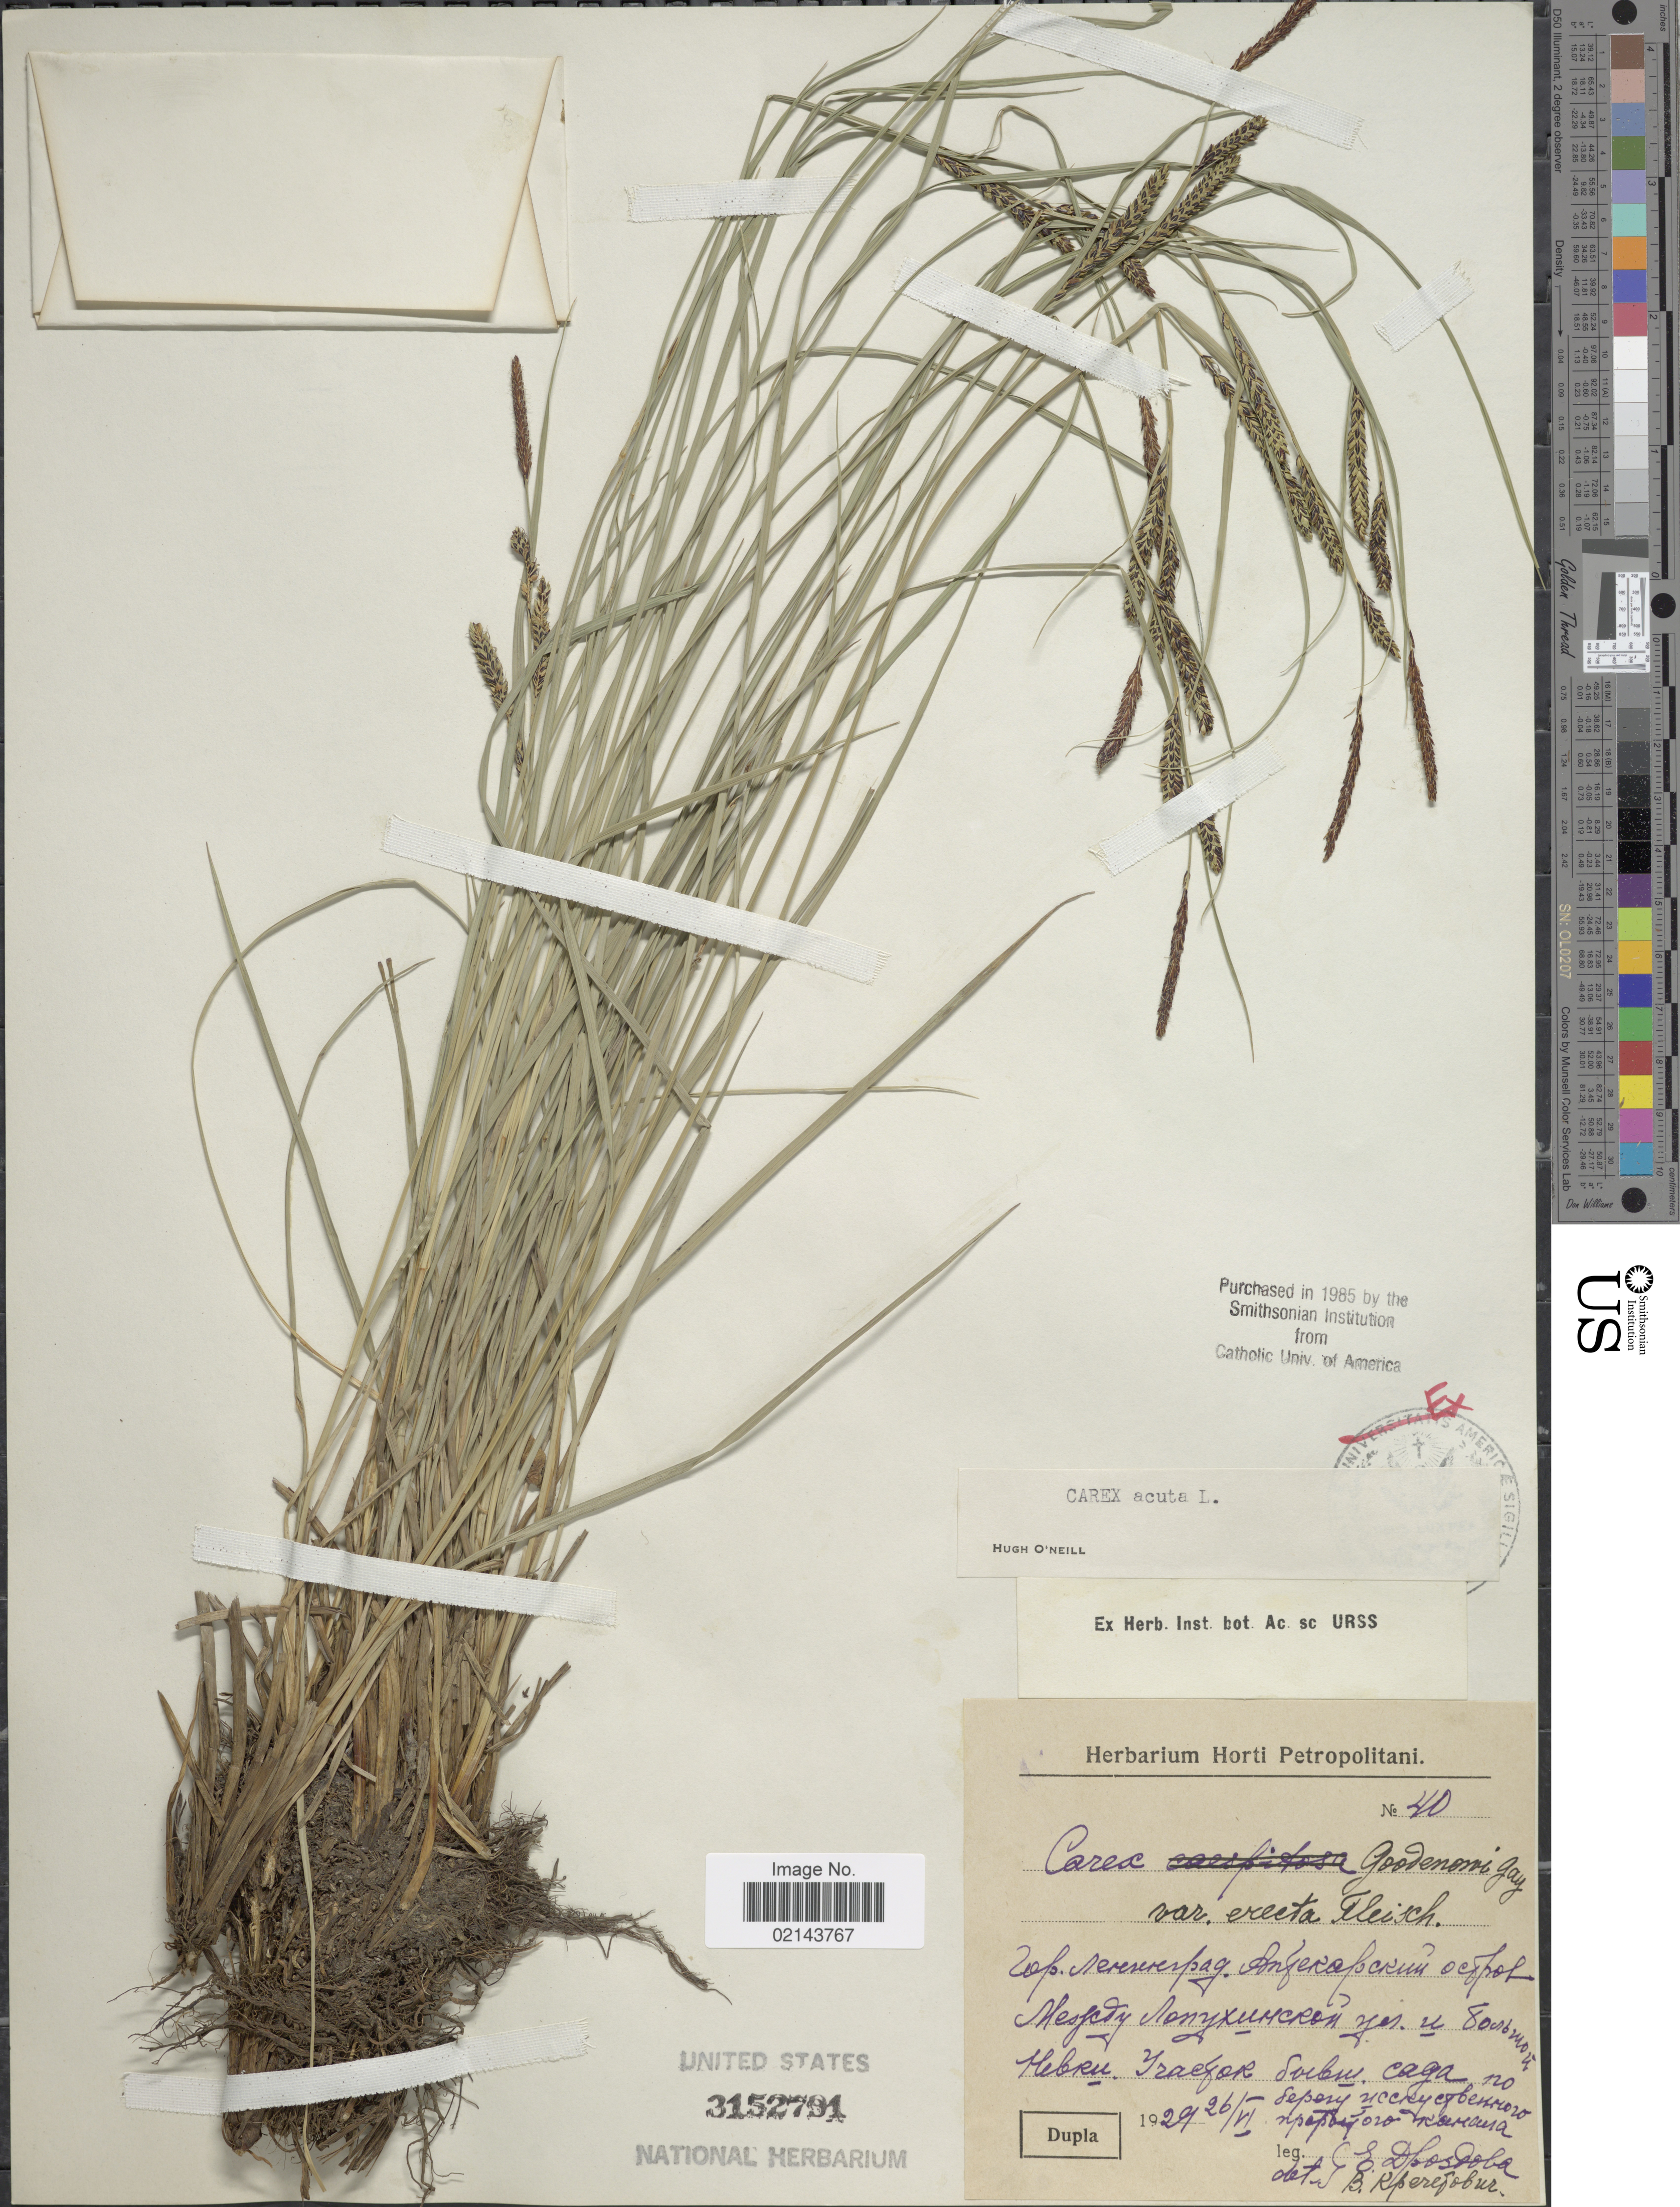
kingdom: Plantae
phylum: Tracheophyta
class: Liliopsida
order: Poales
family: Cyperaceae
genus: Carex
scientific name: Carex acuta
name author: L.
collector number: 40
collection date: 1929-06-26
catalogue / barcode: US 2152794